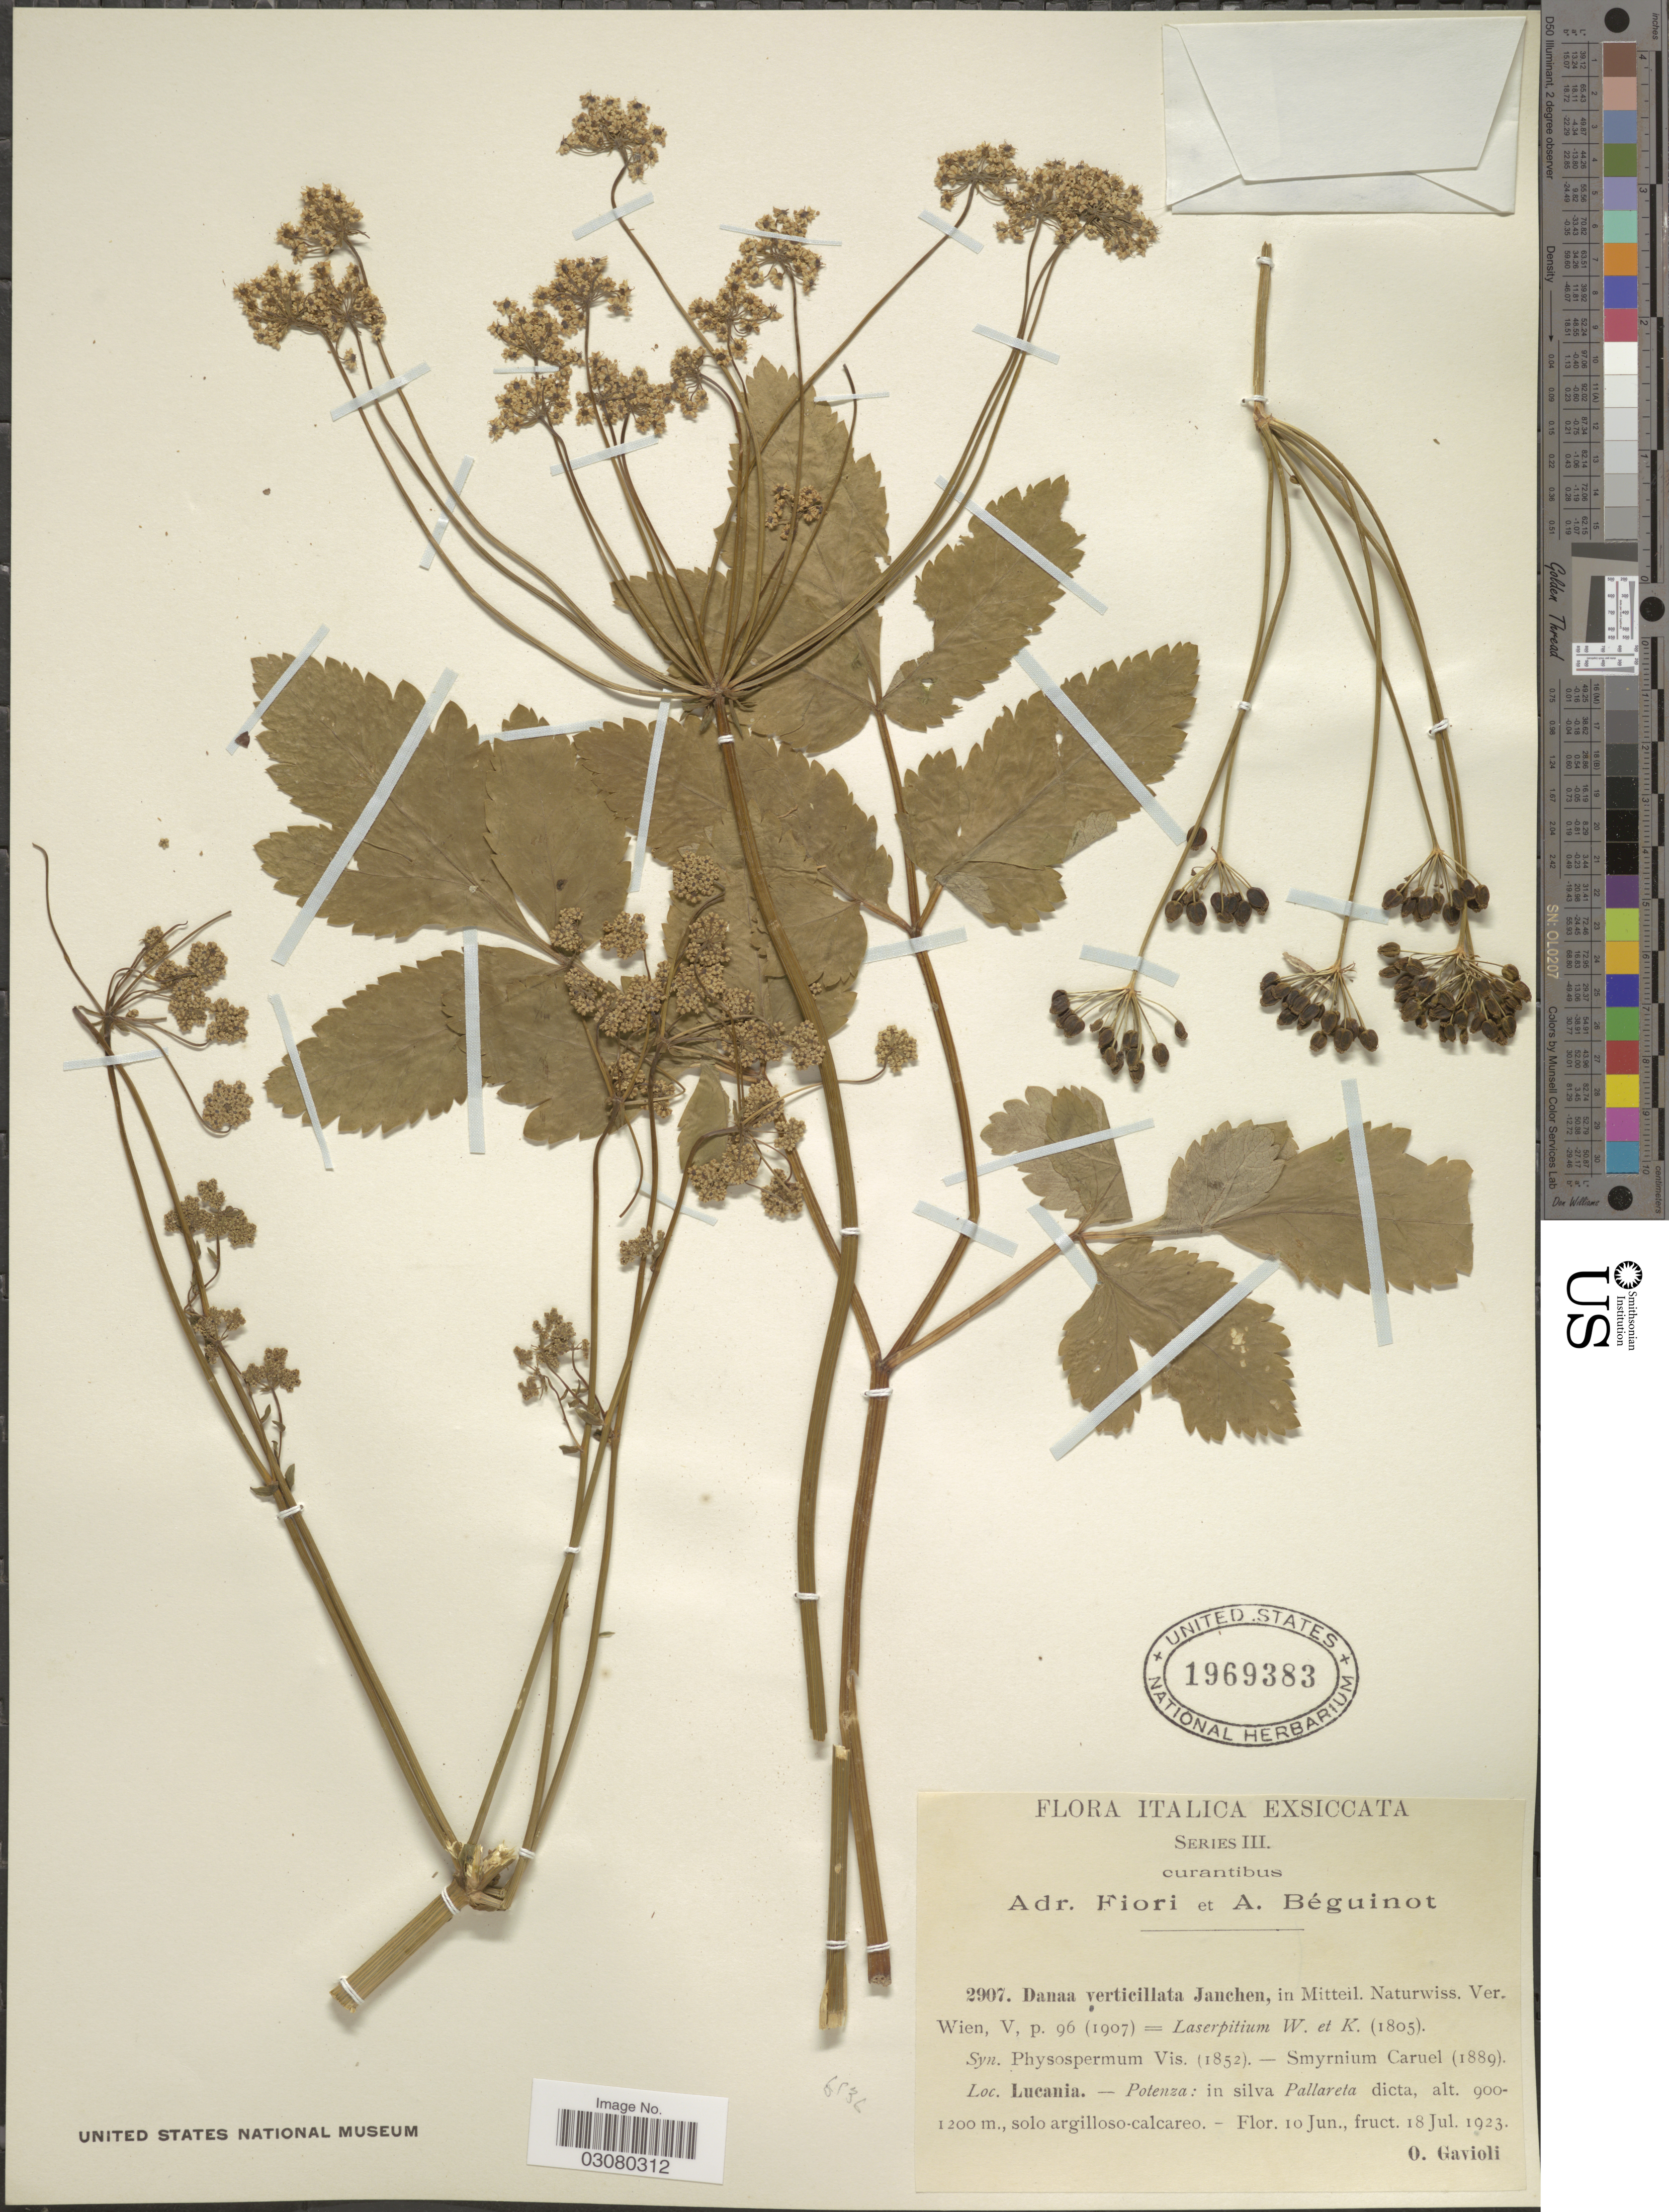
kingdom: Plantae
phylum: Tracheophyta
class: Magnoliopsida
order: Apiales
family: Apiaceae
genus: Physospermum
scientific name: Physospermum verticillatum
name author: Vis.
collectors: O. Gavioli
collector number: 290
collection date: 1923-06-10/1923-07-18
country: Italy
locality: Lucania. - Potenza: in silva Pallareta dicta.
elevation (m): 900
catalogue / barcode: US 1969383